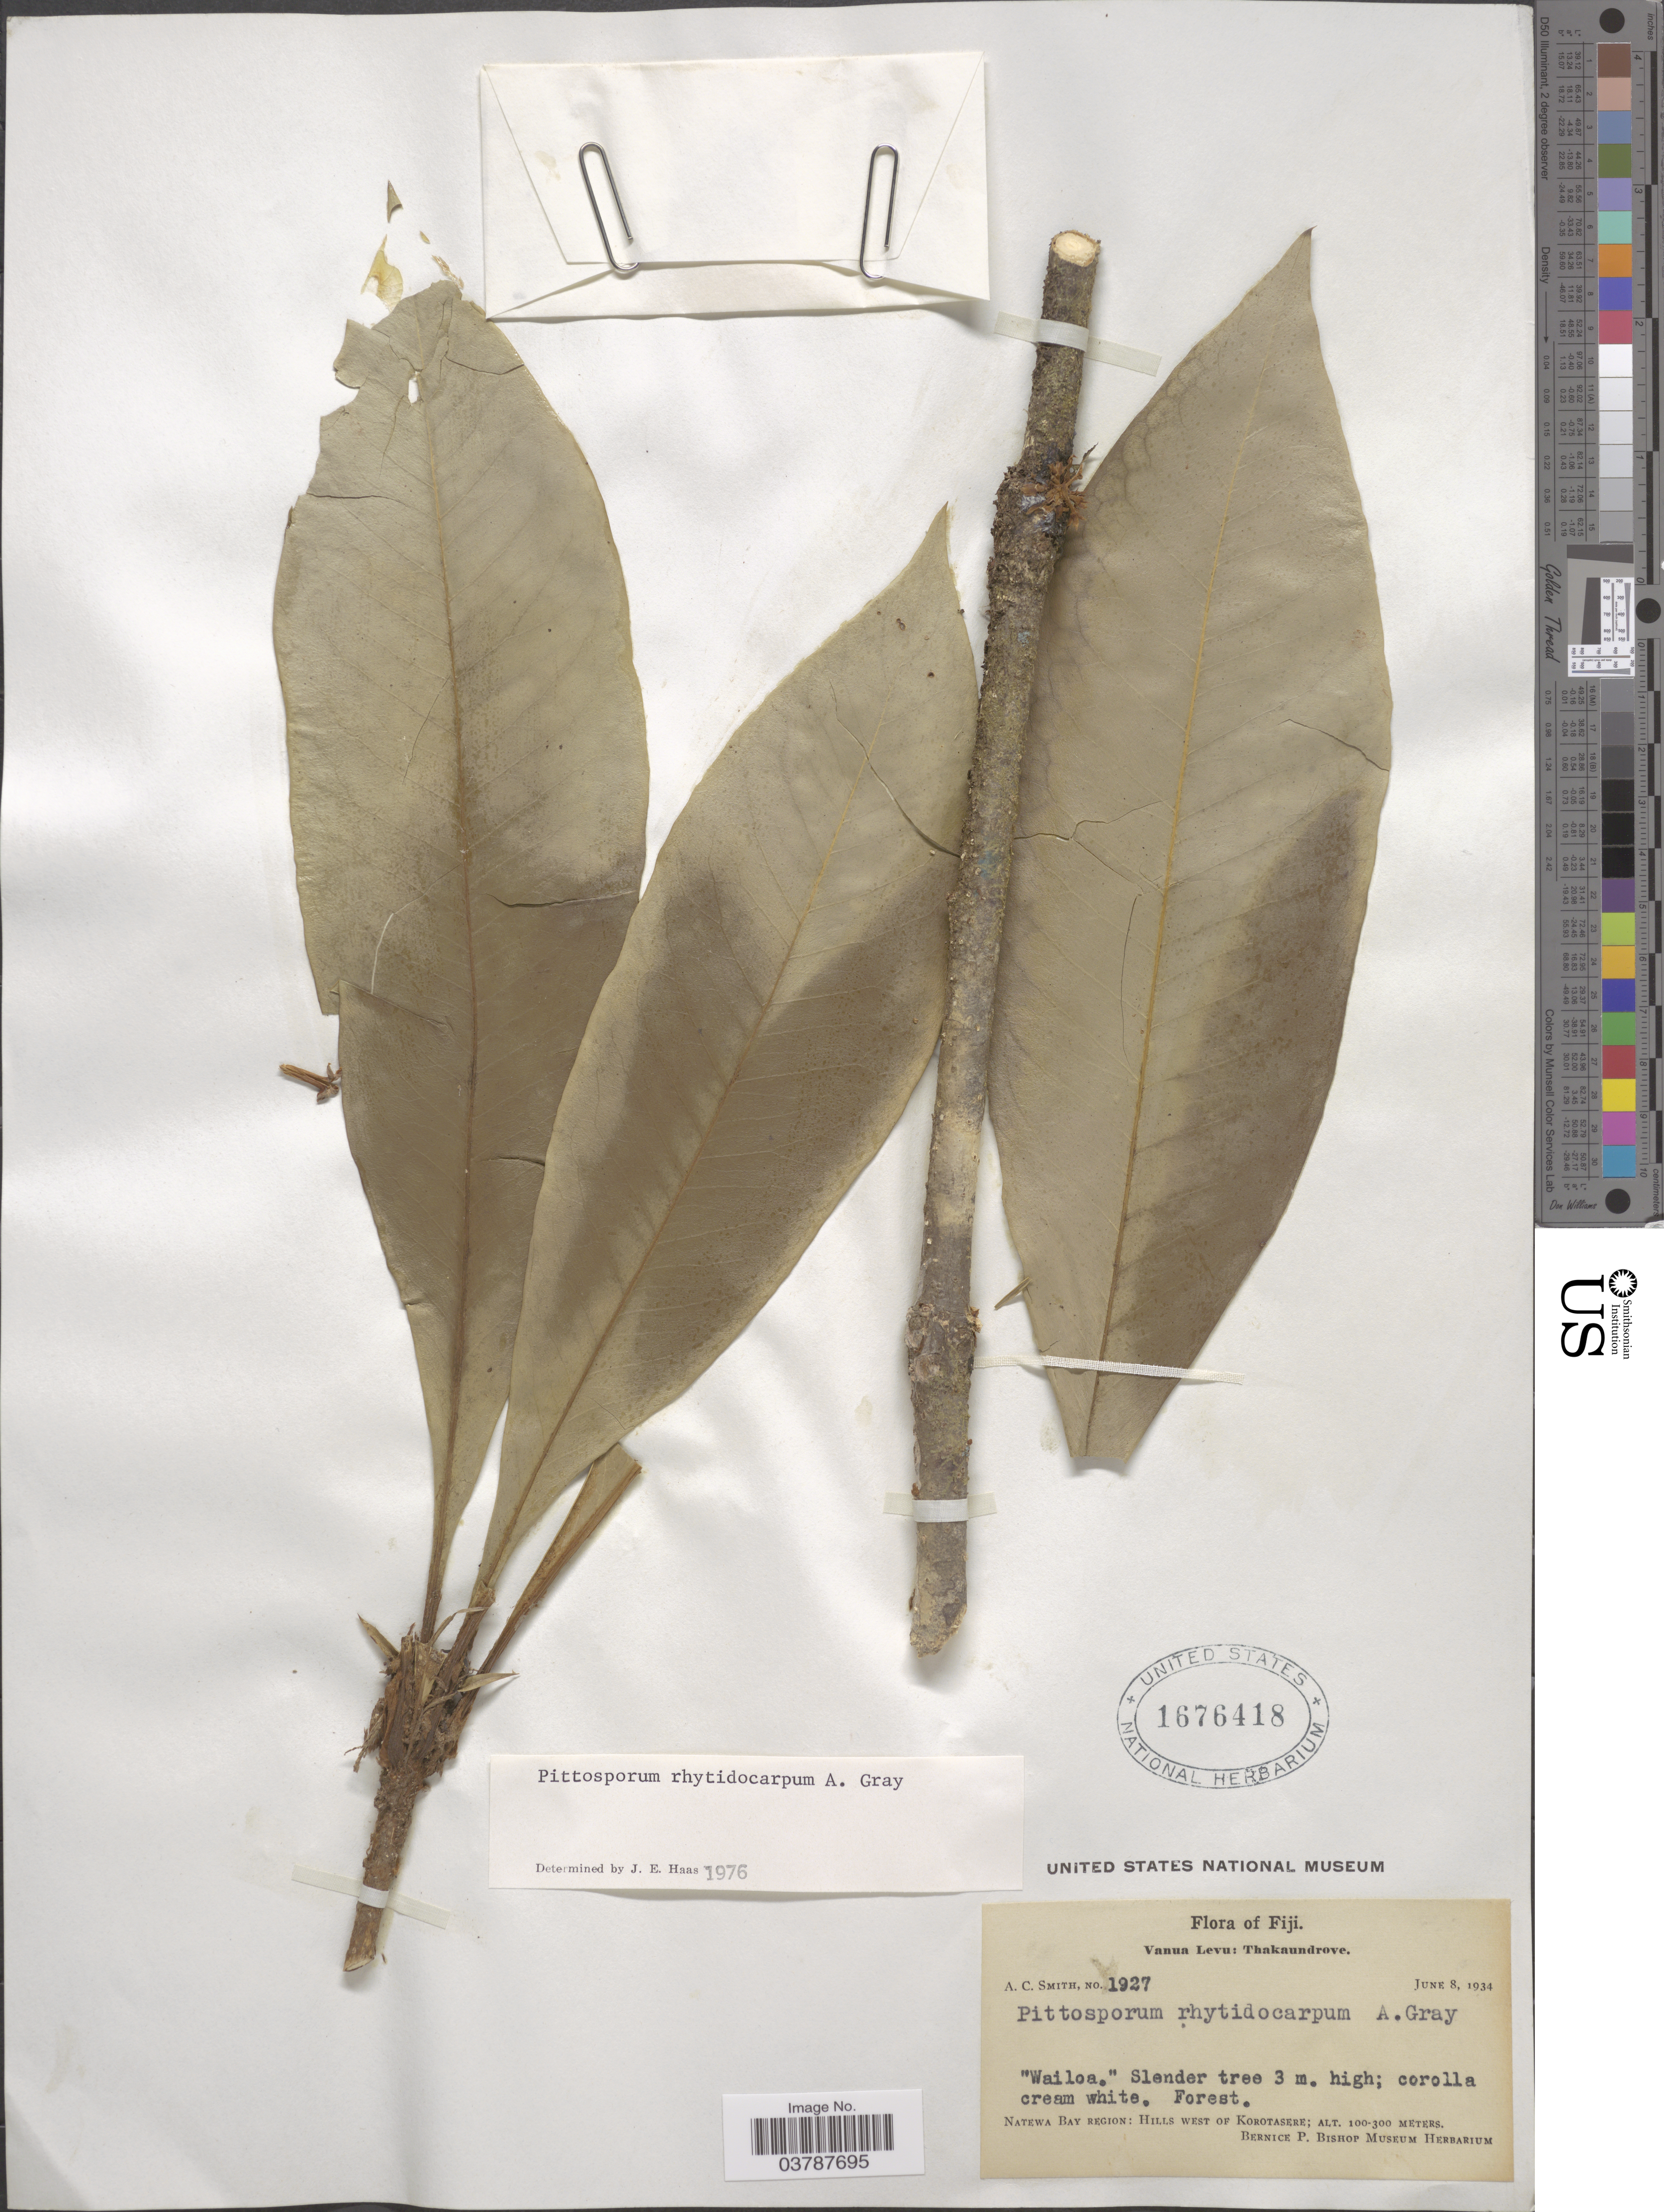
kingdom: Plantae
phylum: Tracheophyta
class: Magnoliopsida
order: Apiales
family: Pittosporaceae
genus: Pittosporum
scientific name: Pittosporum rhytidocarpum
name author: A. Gray in Wilkes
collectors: A. C. Smith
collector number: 1927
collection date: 1934-06-08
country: Fiji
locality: Vanua Levu: Thakaundrove. Natewa Bay Region: Hills west of Korotasere.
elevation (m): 100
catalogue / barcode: US 1676418